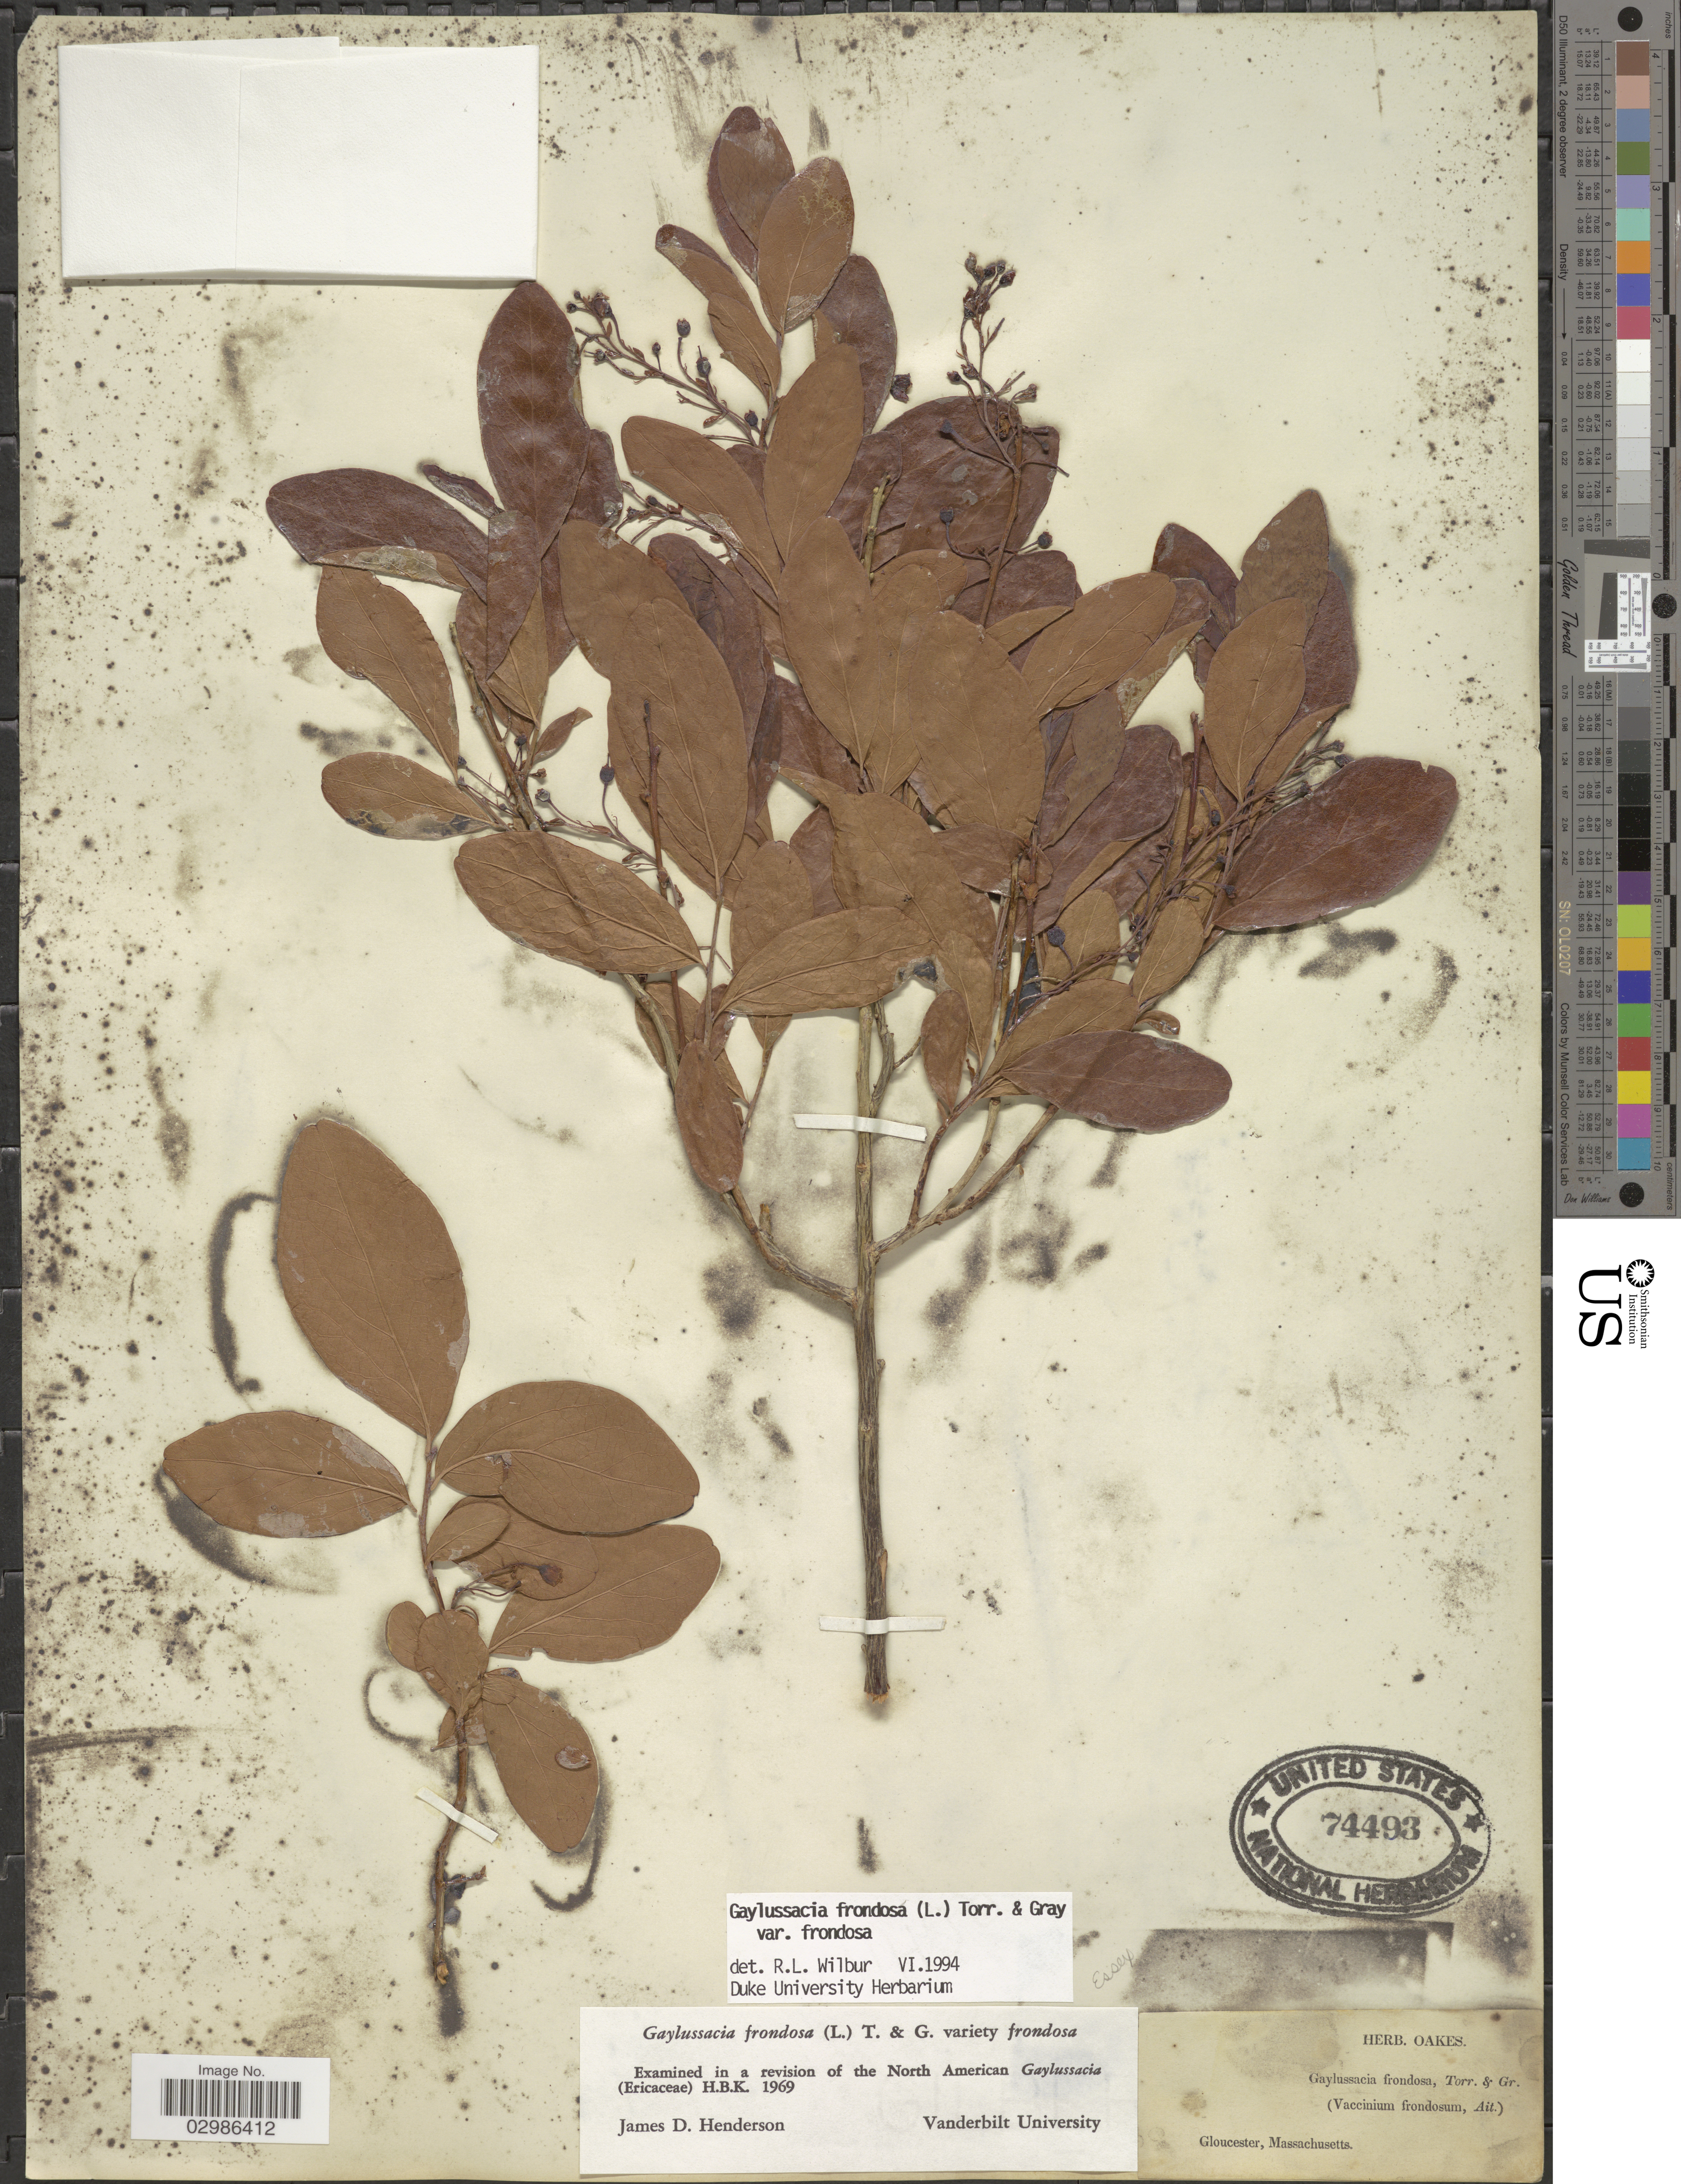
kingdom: Plantae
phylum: Tracheophyta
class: Magnoliopsida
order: Ericales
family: Ericaceae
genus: Gaylussacia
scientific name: Gaylussacia frondosa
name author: (L.) Torr. & A. Gray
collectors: ex herb. Oakes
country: United States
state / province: Massachusetts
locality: Essex.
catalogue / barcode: US 74493